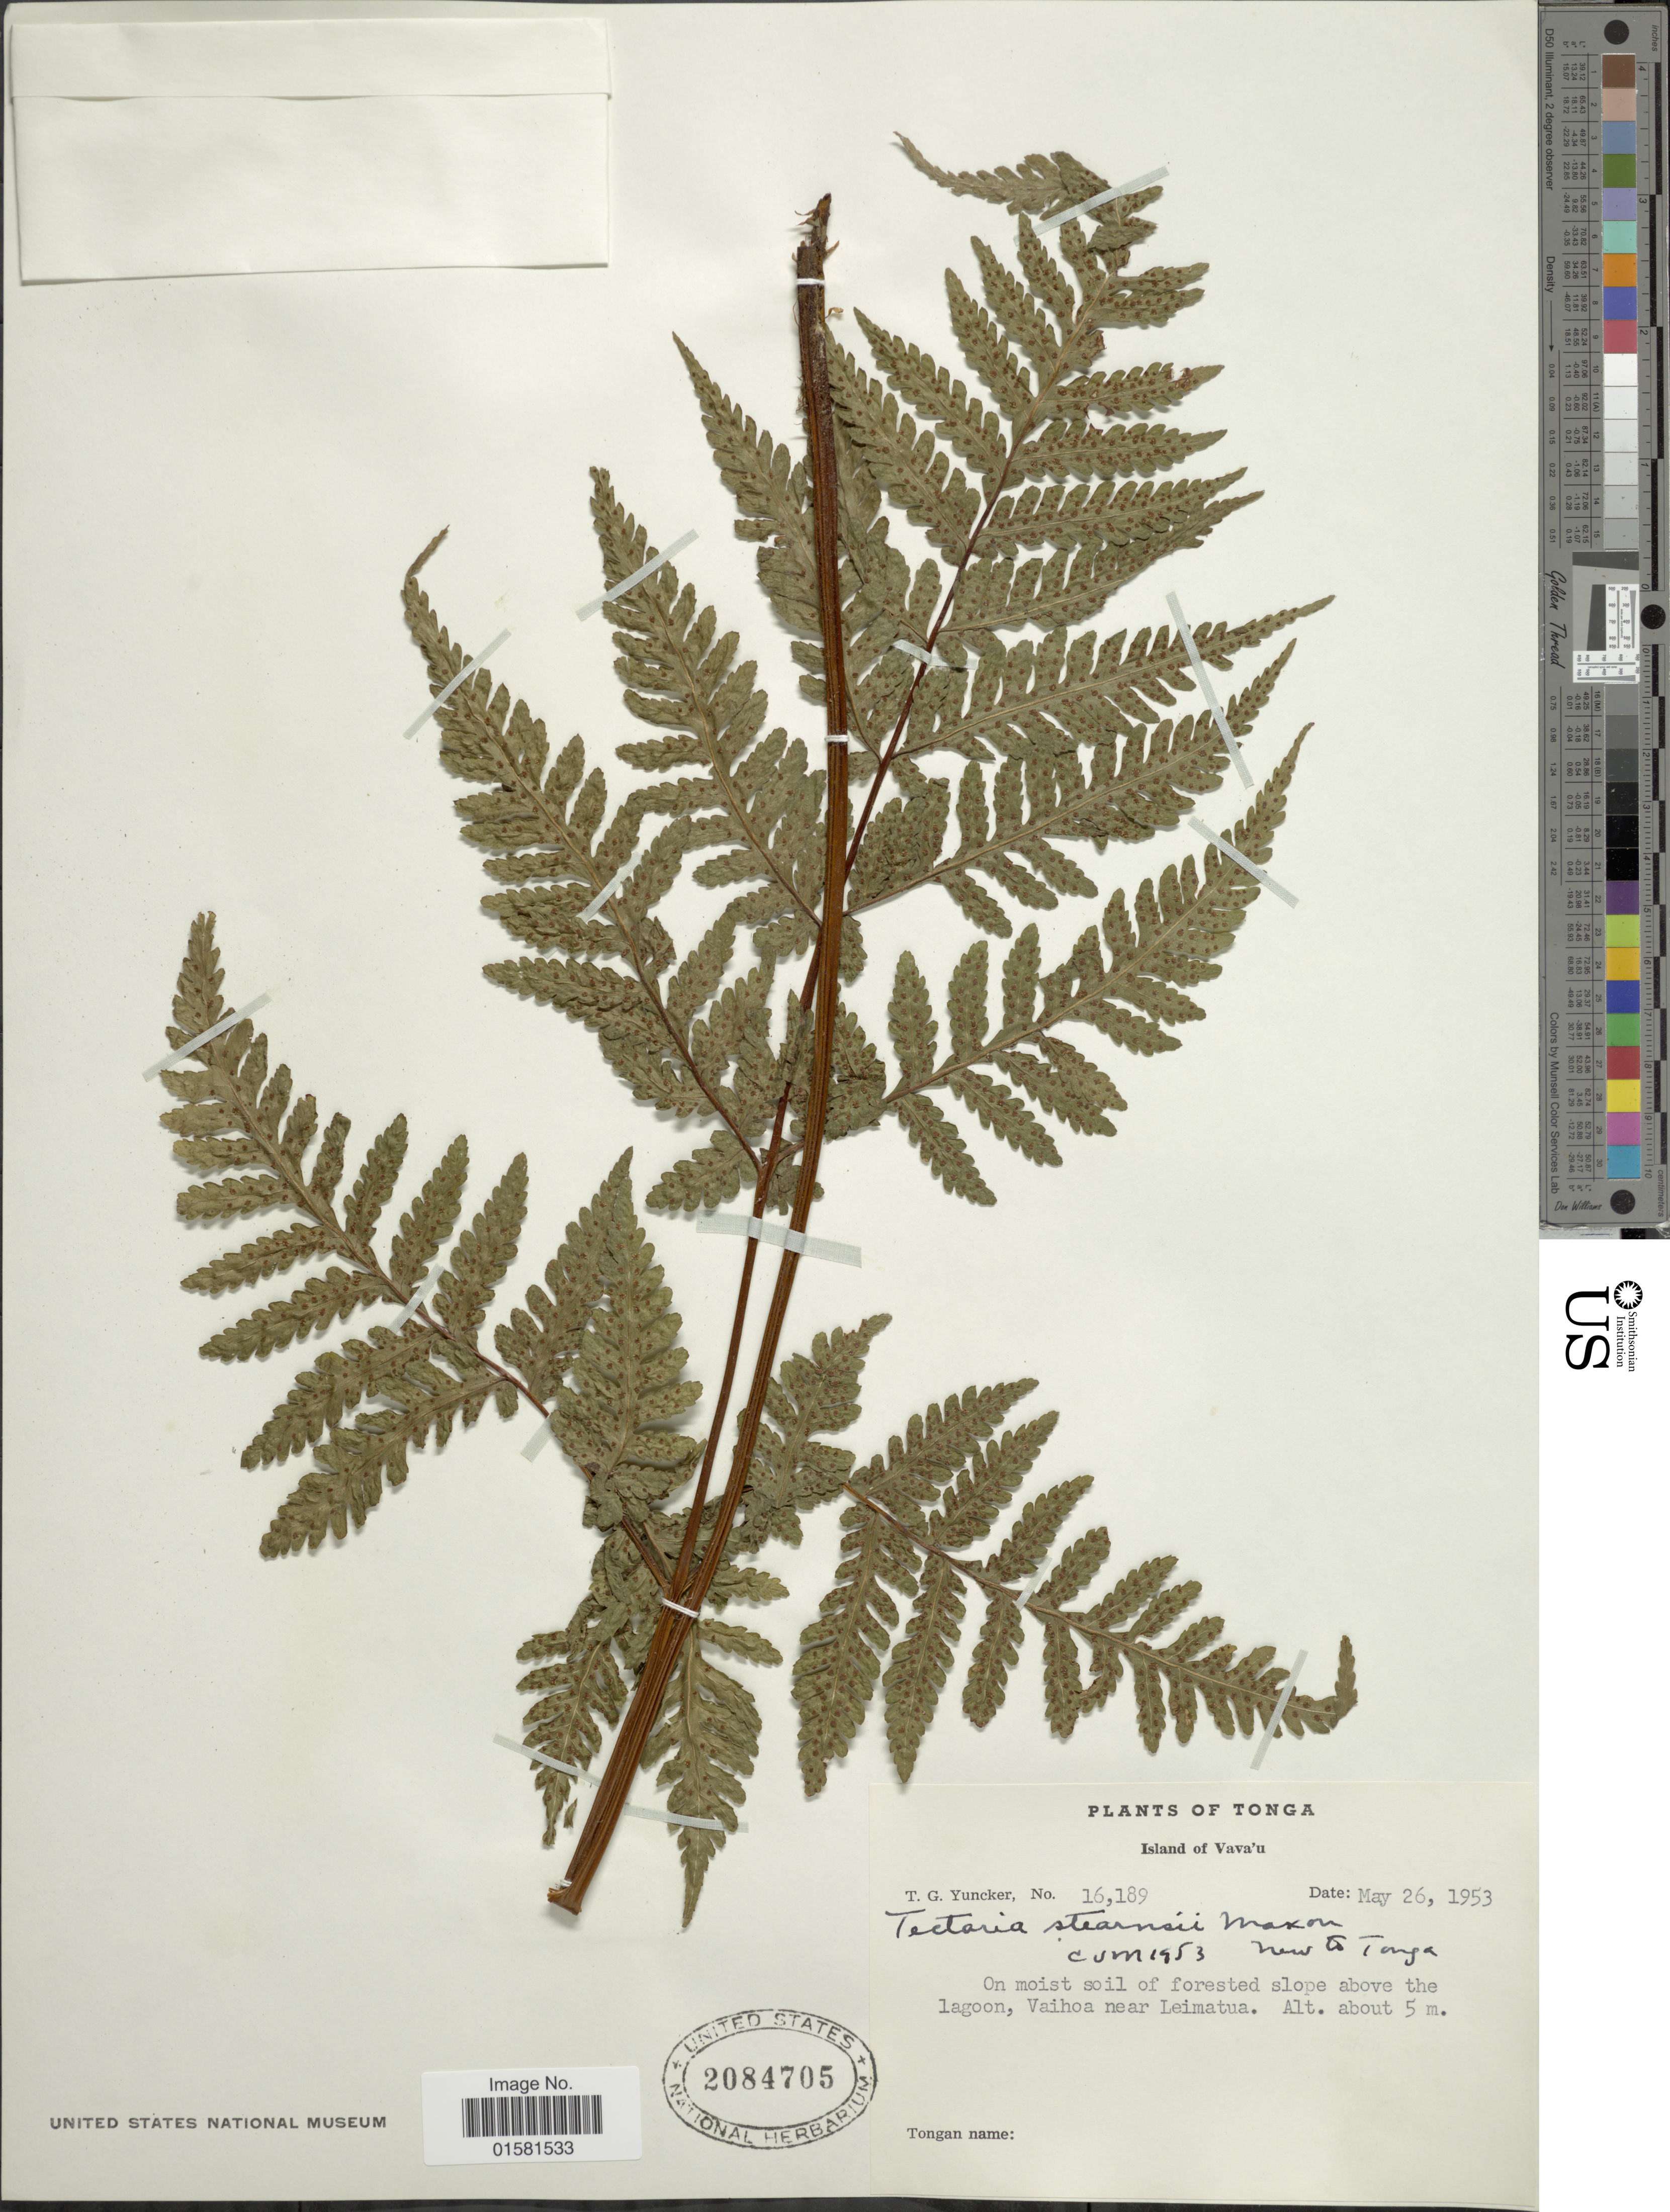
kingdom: Plantae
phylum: Tracheophyta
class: Polypodiopsida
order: Polypodiales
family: Tectariaceae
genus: Tectaria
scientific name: Tectaria stearnsii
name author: Maxon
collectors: T. G. Yuncker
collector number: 16189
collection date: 1953-05-26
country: Tonga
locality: Tonga, Island of Vava'u, Vaihoa near Leimatua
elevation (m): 5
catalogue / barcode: US 2084705